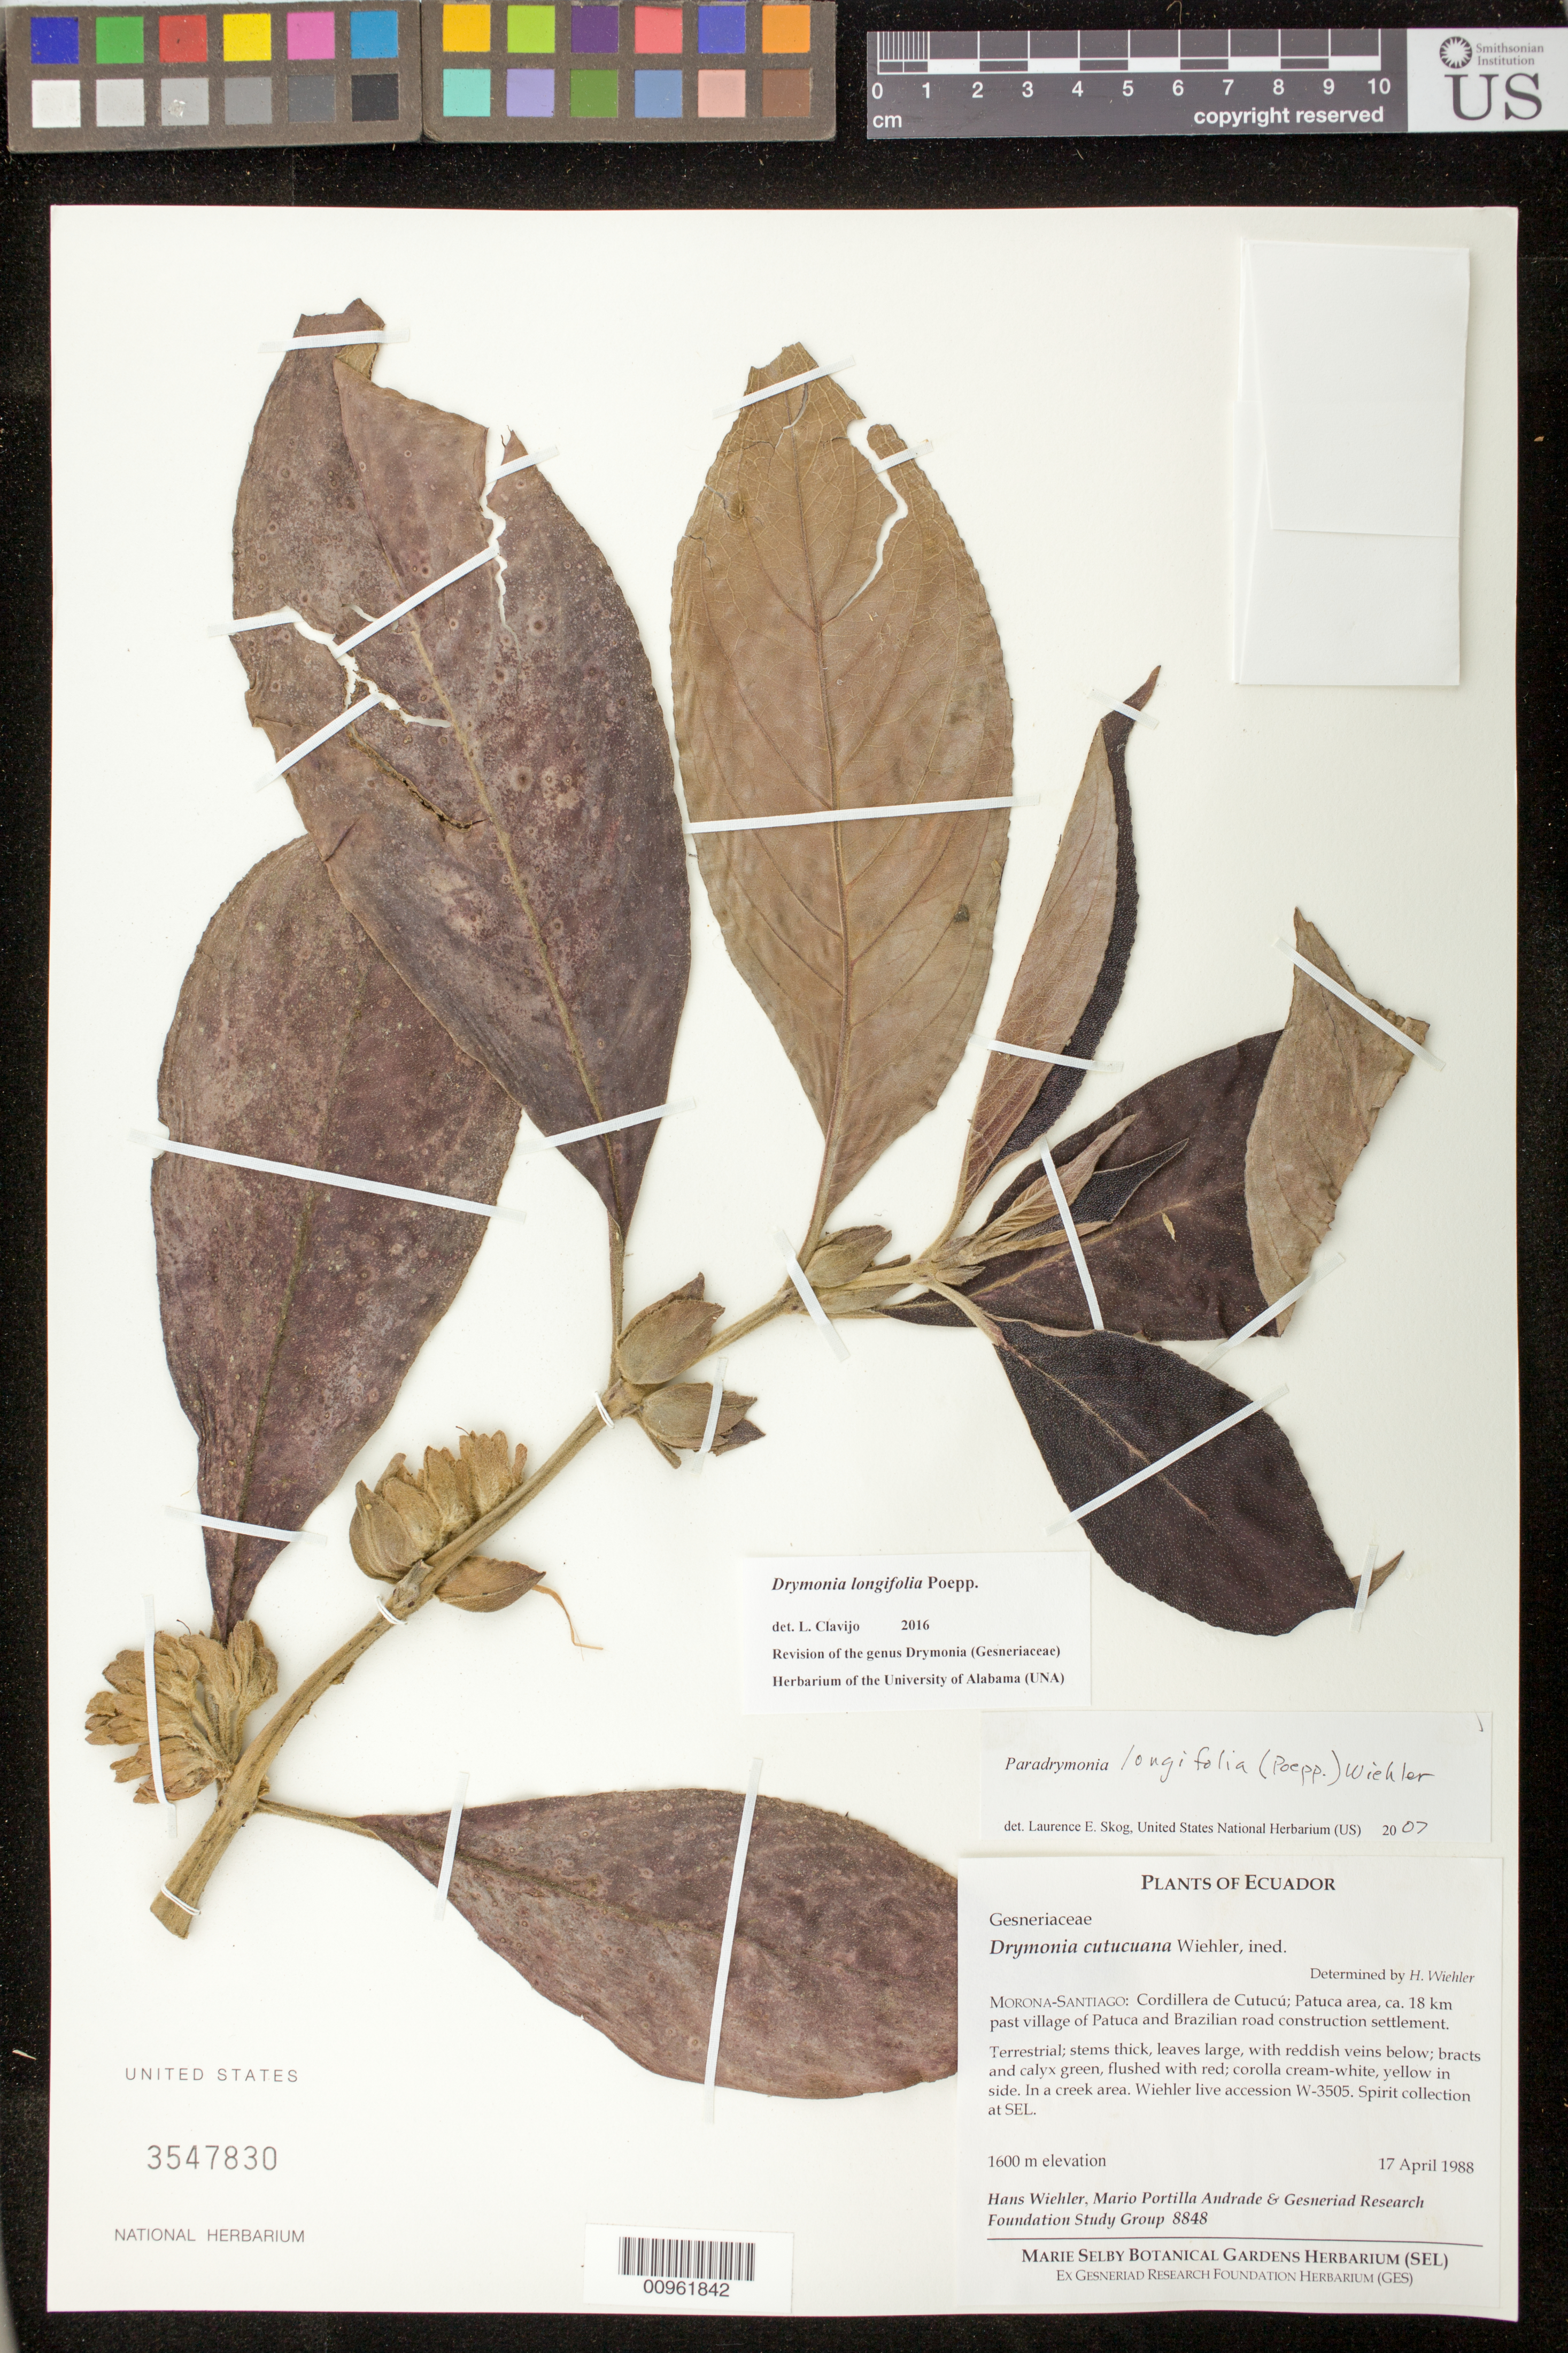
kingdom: Plantae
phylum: Tracheophyta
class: Magnoliopsida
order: Lamiales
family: Gesneriaceae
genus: Drymonia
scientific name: Drymonia longifolia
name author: Poepp.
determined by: Clavijo, L.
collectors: H. J. Wiehler, M. Portilla Andrade & GRF Study Group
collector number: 8848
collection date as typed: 17 Apr 1988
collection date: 1988-04-17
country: Ecuador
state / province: Morona-Santiago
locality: Morona-Sangiago: Cordillera de Cutucú, Patuca area, ca. 18 km past village of Patuca and Brazilian road construction settlement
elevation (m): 1600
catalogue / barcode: US 3547830